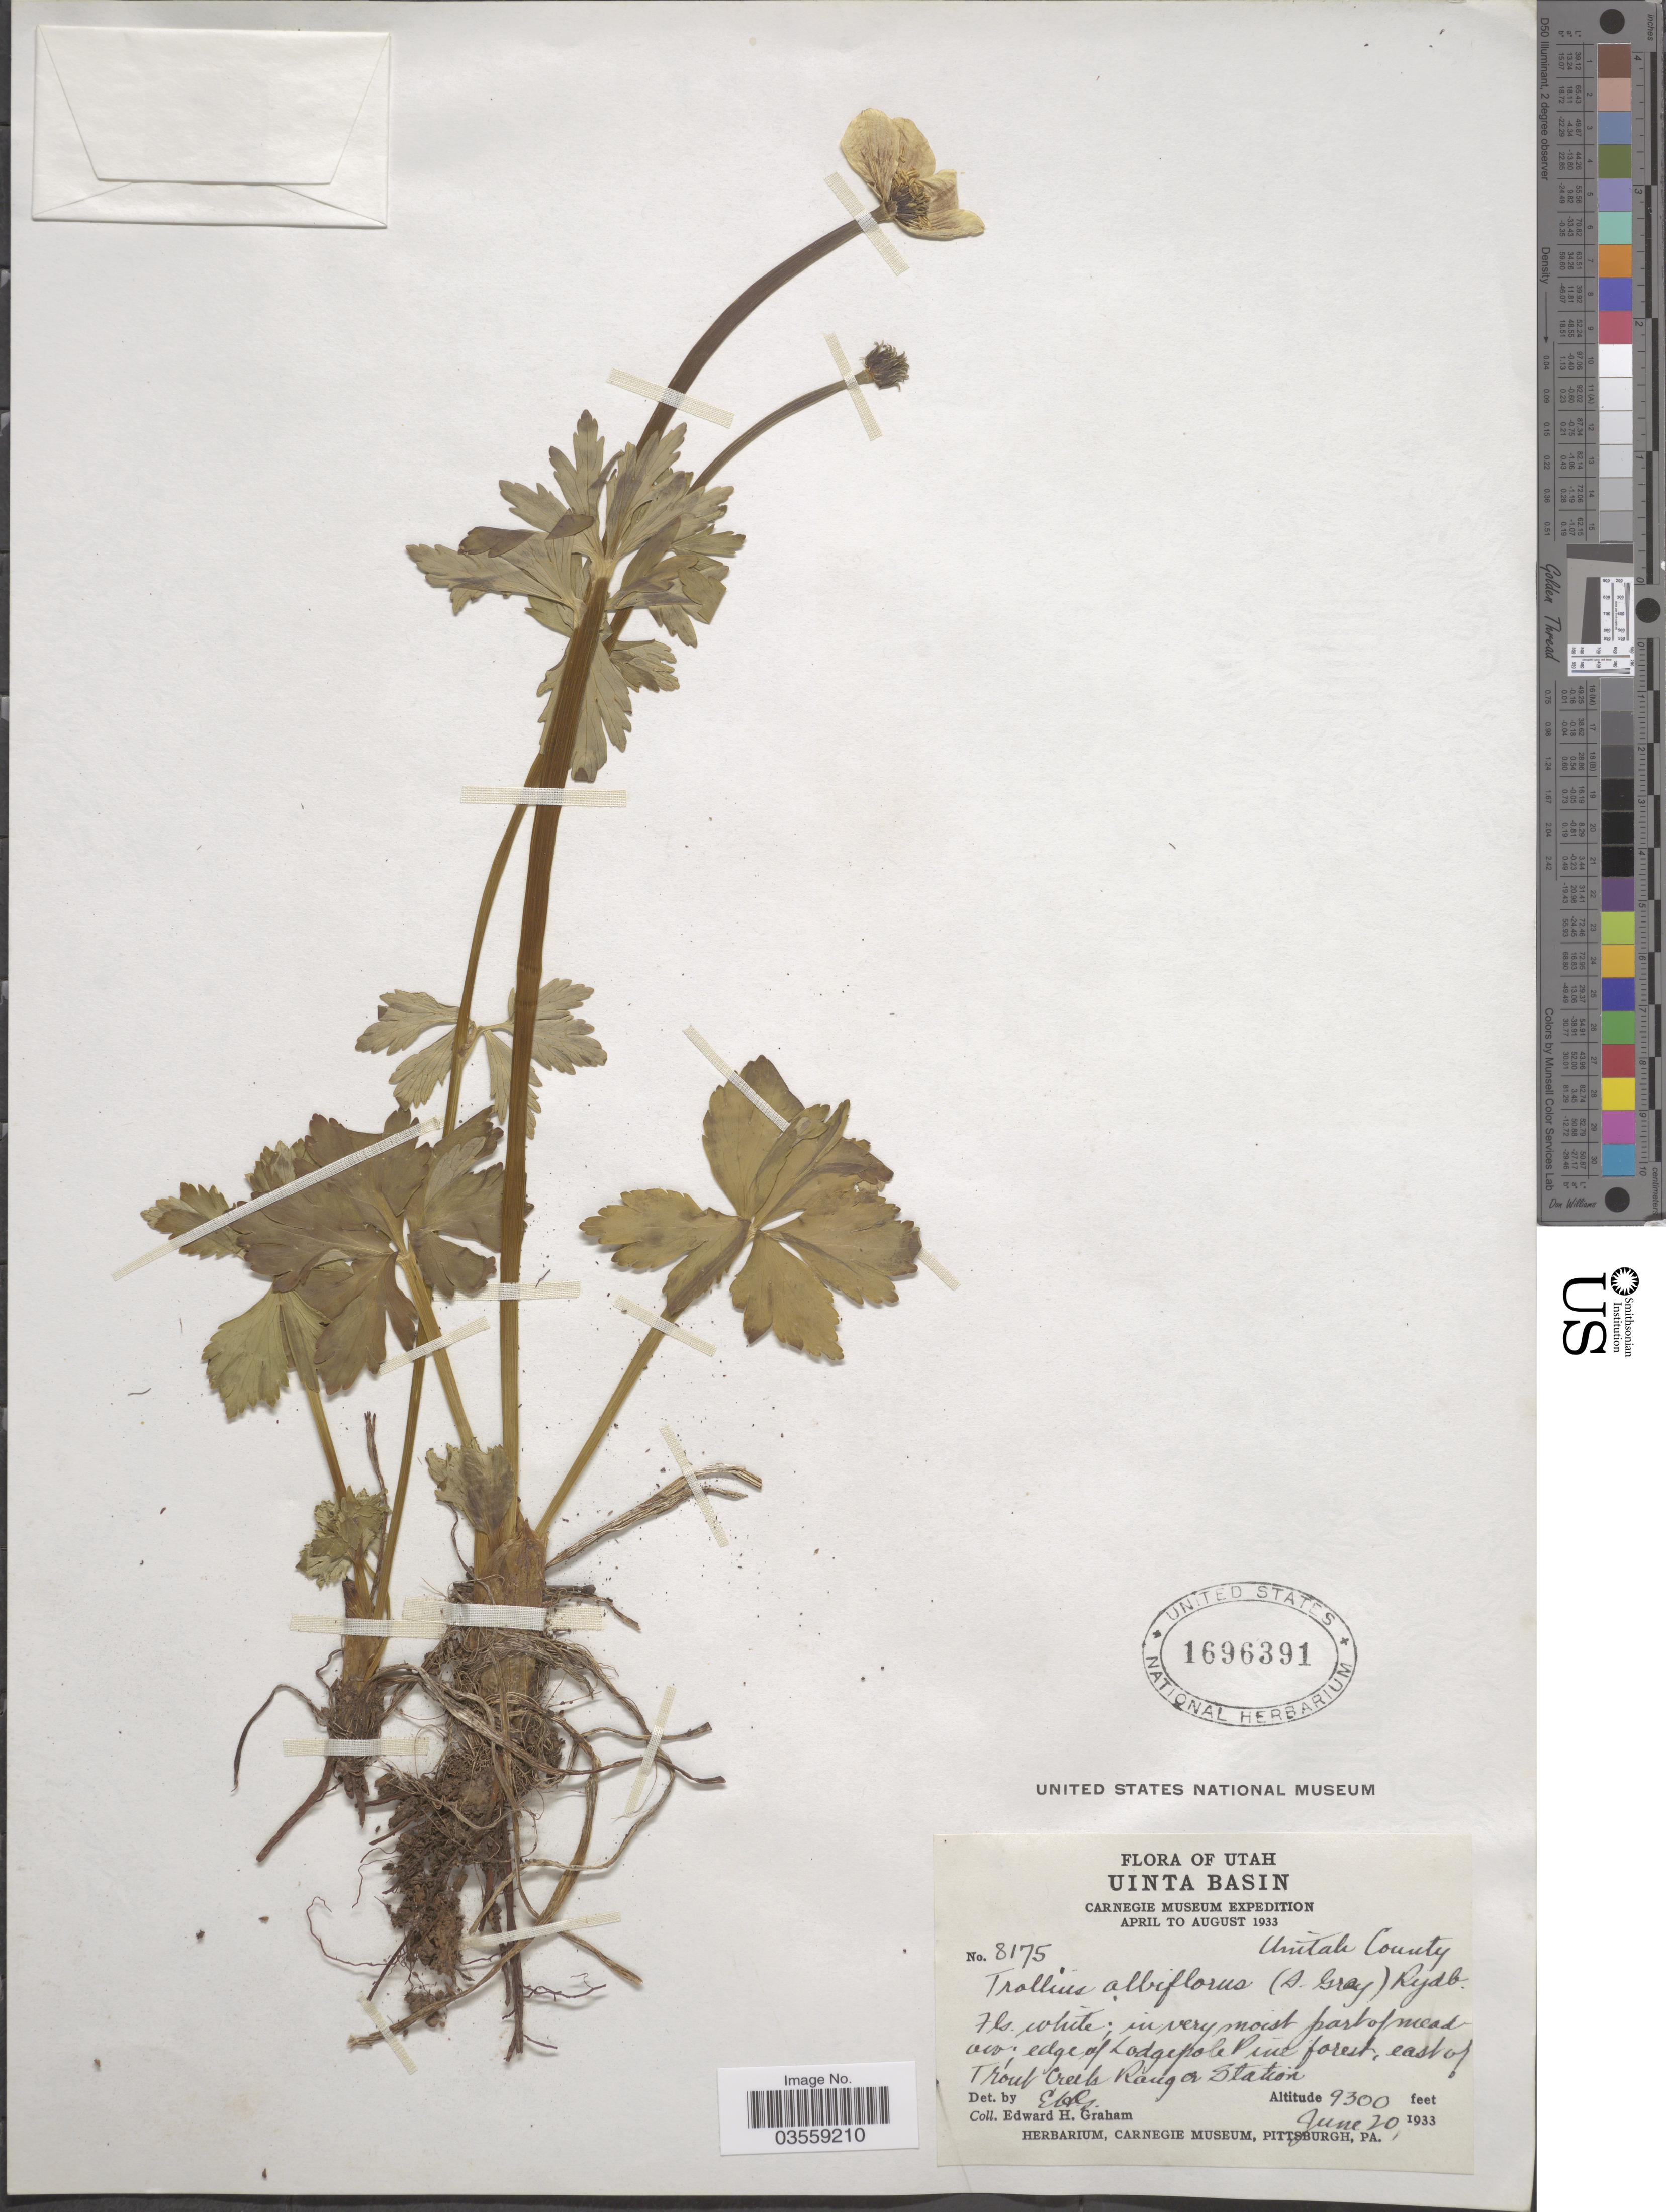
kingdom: Plantae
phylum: Tracheophyta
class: Magnoliopsida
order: Ranunculales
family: Ranunculaceae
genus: Trollius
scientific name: Trollius laxus var. albiflorus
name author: A. Gray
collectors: E. H. Graham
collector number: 8175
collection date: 1933-06-20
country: United States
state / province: Utah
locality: Uinta Basin. Edge of Lodge pole Pine forest, east of Trout Creeks Ranger Station.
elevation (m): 2835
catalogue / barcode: US 1696391